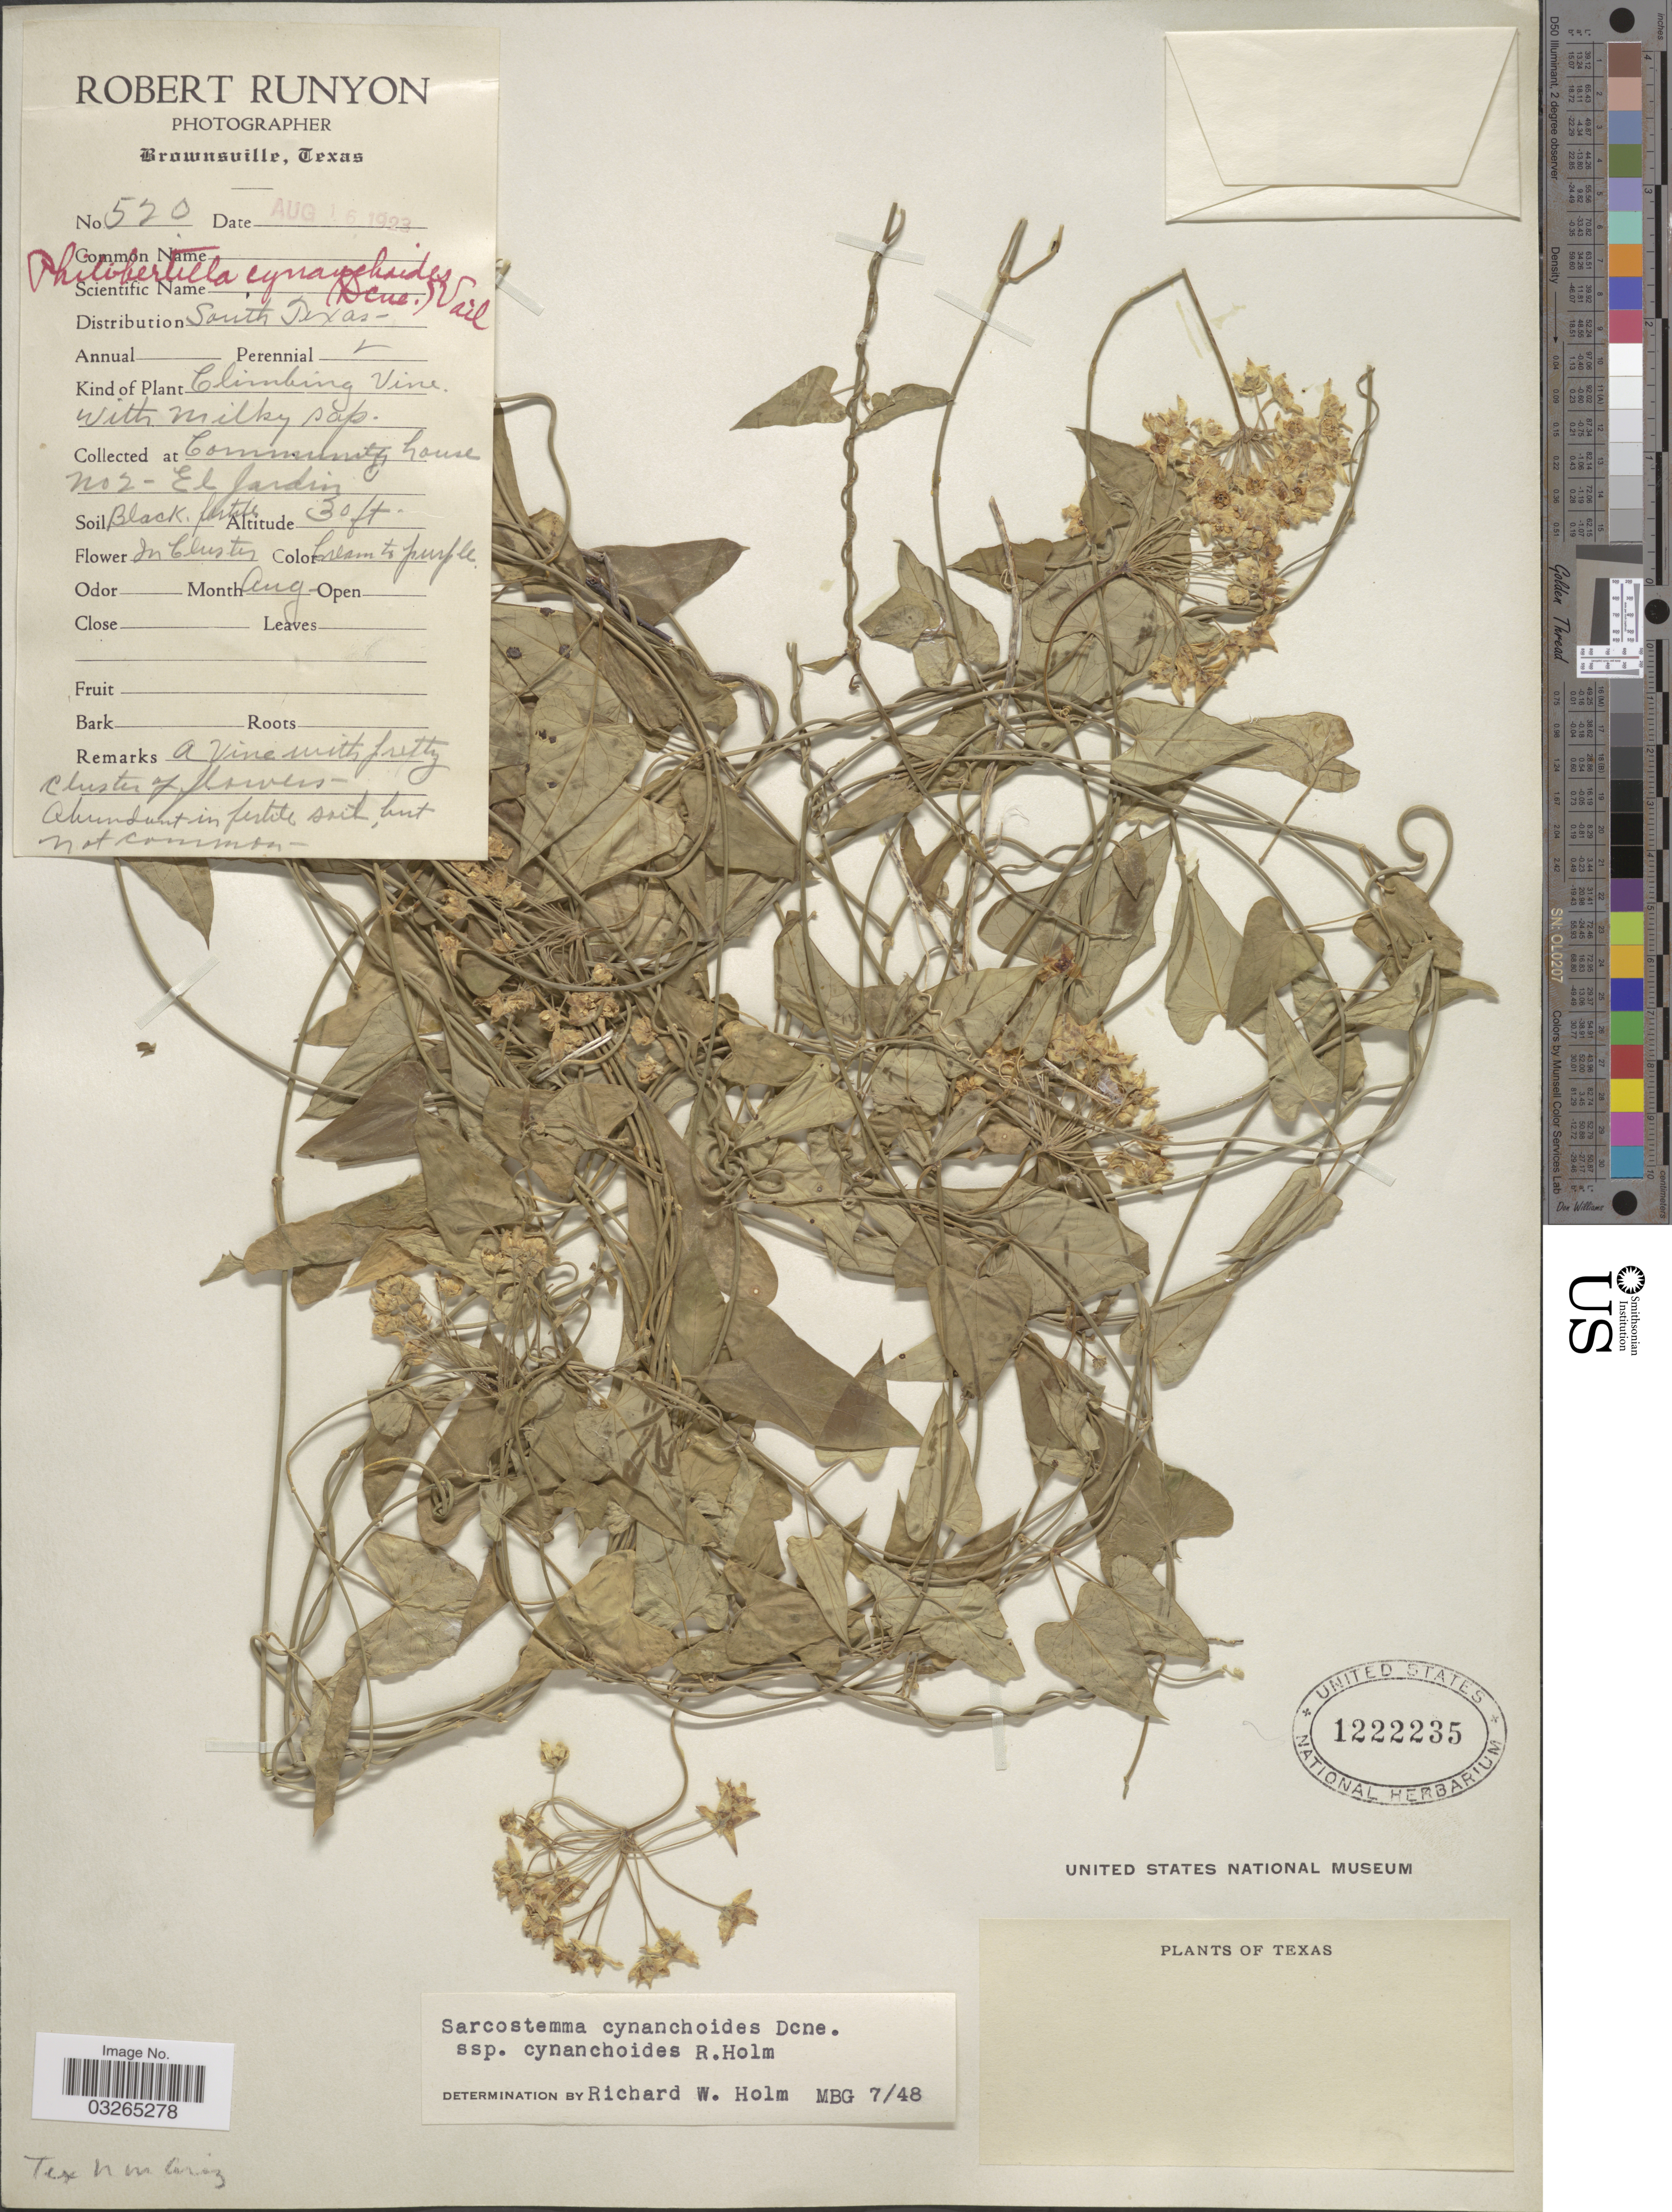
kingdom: Plantae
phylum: Tracheophyta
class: Magnoliopsida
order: Gentianales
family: Apocynaceae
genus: Sarcostemma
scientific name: Sarcostemma cynanchoides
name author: Decne.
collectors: R. Runyon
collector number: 520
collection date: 1923-08-16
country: United States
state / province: Texas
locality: Community house no 2 - El Jardin. South Texas.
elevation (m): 9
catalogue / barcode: US 1222235